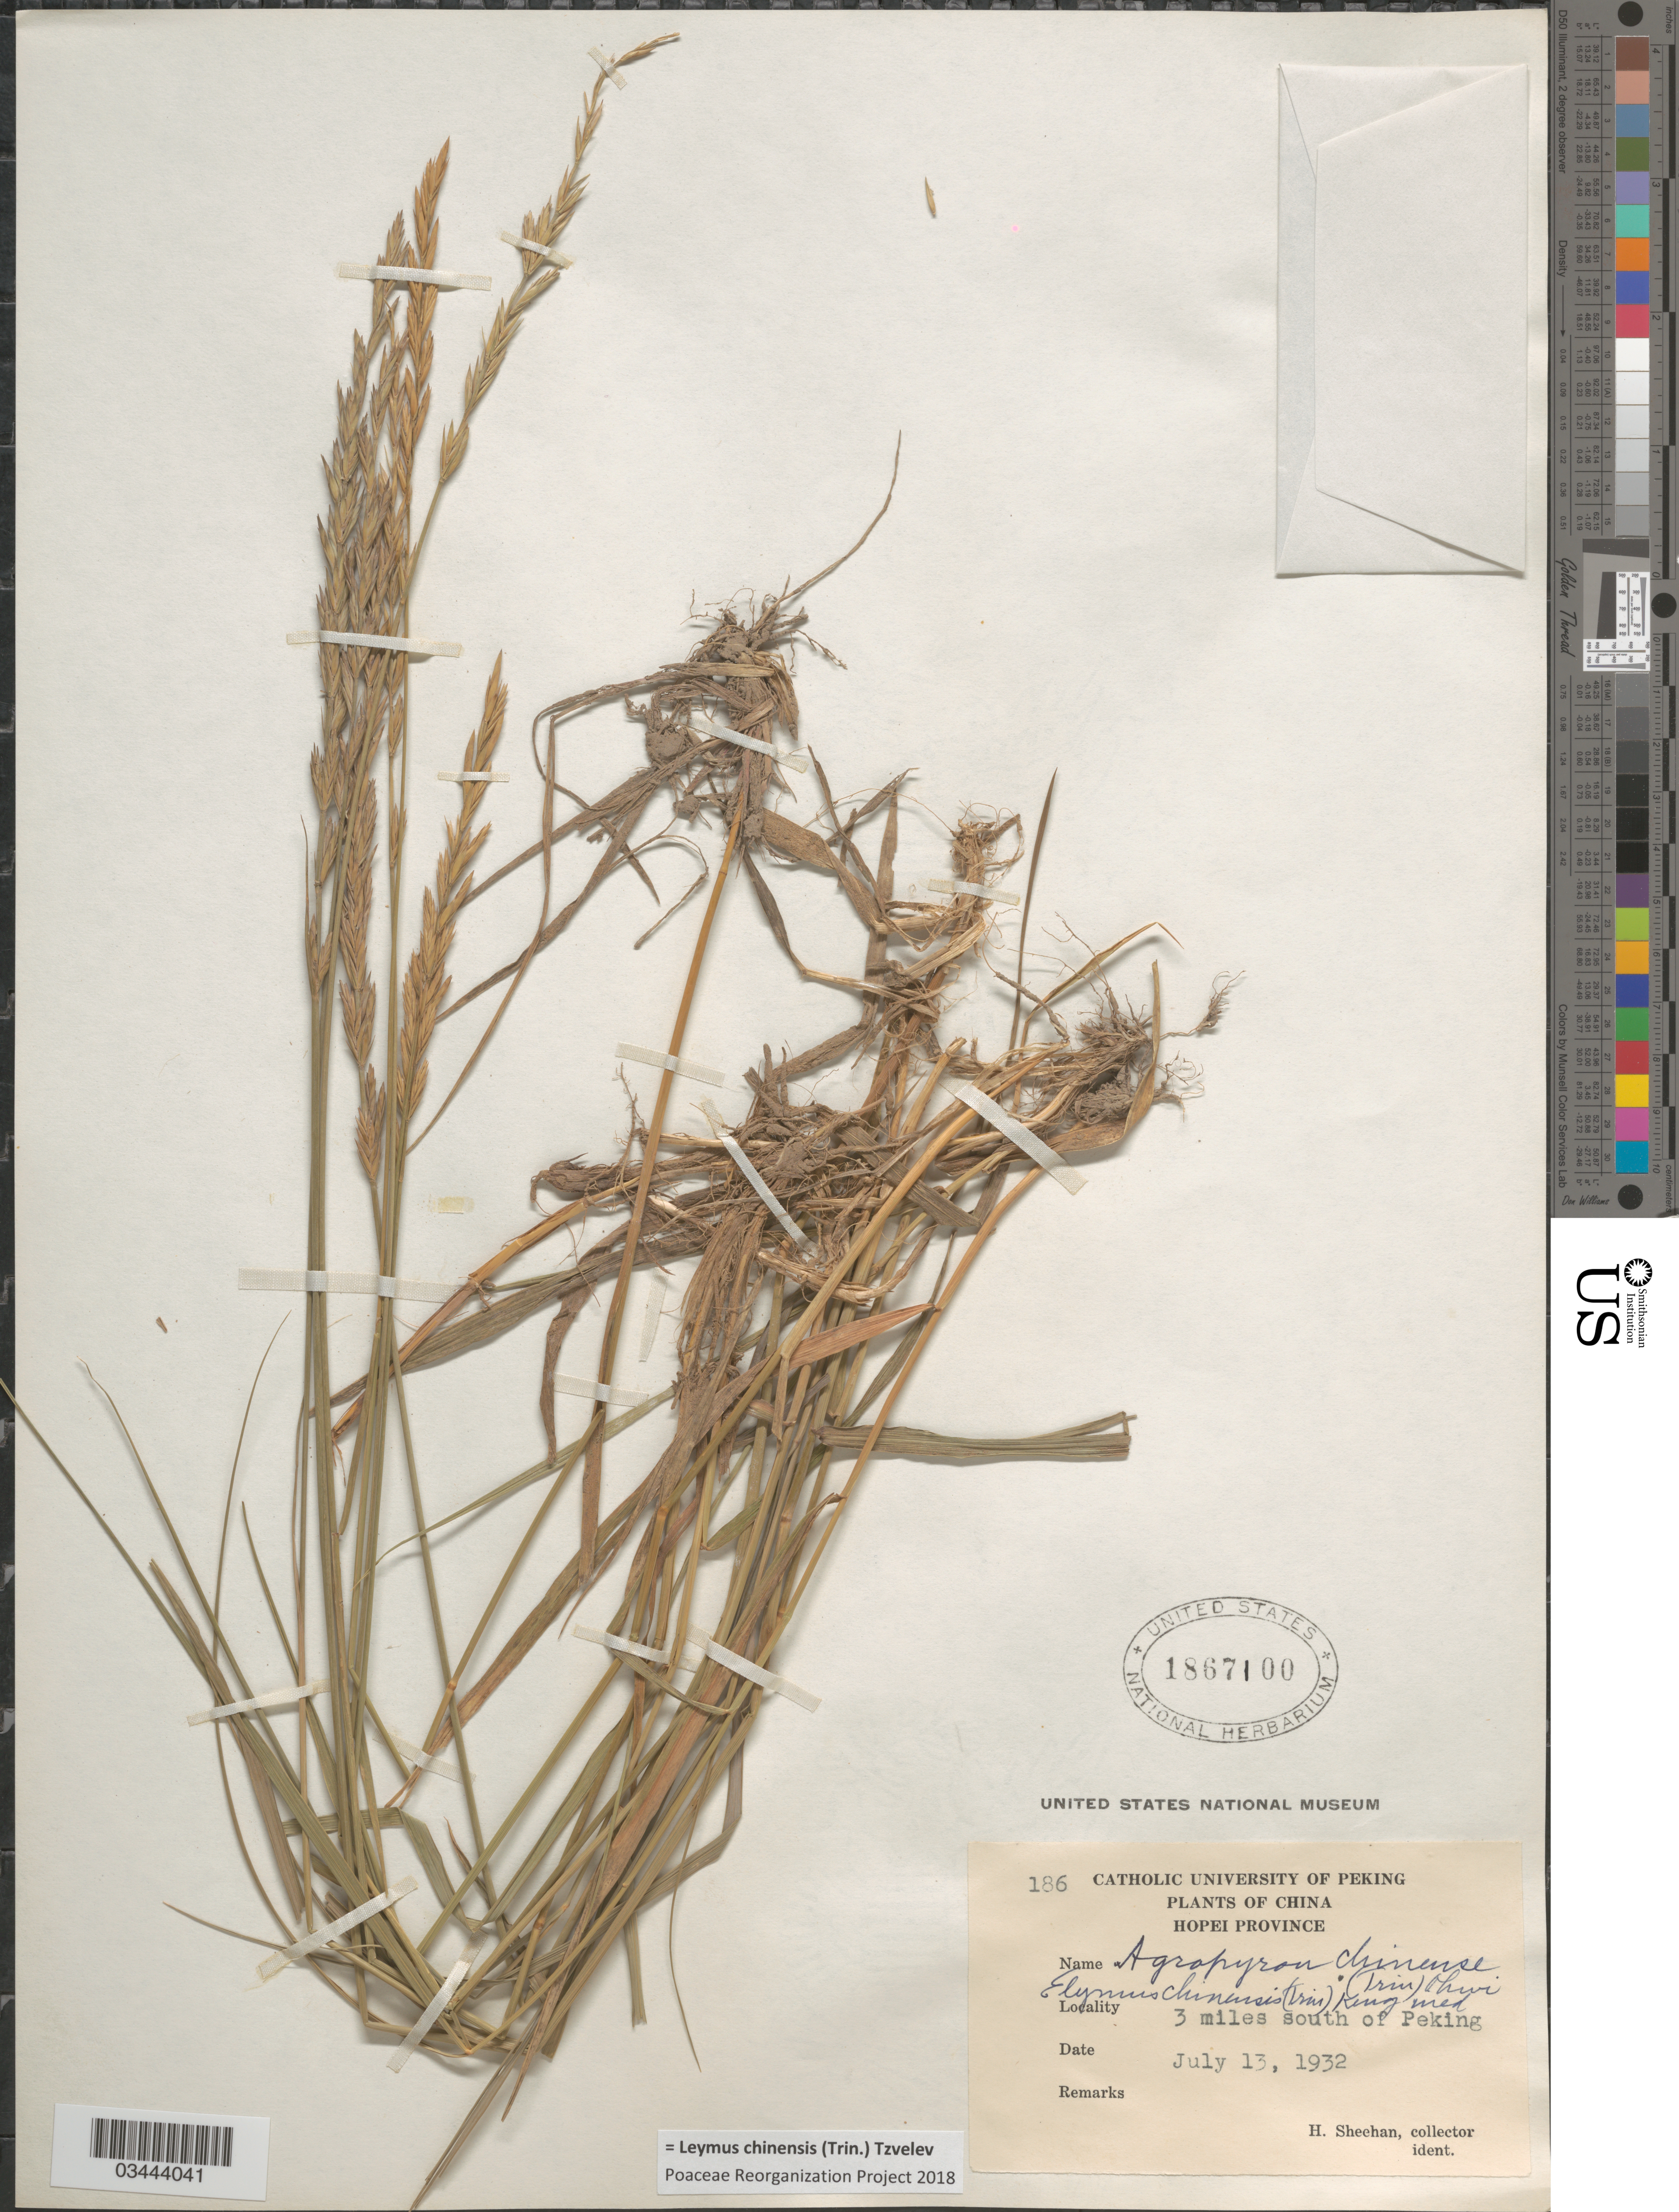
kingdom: Plantae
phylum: Tracheophyta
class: Liliopsida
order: Poales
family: Poaceae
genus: Leymus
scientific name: Leymus chinensis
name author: (Trin.) Tzvelev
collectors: H. Sheehan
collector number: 186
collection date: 1932-07-13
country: China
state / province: Hebei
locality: Hopei Province. 3 miles south of Peking.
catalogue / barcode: US 1867100